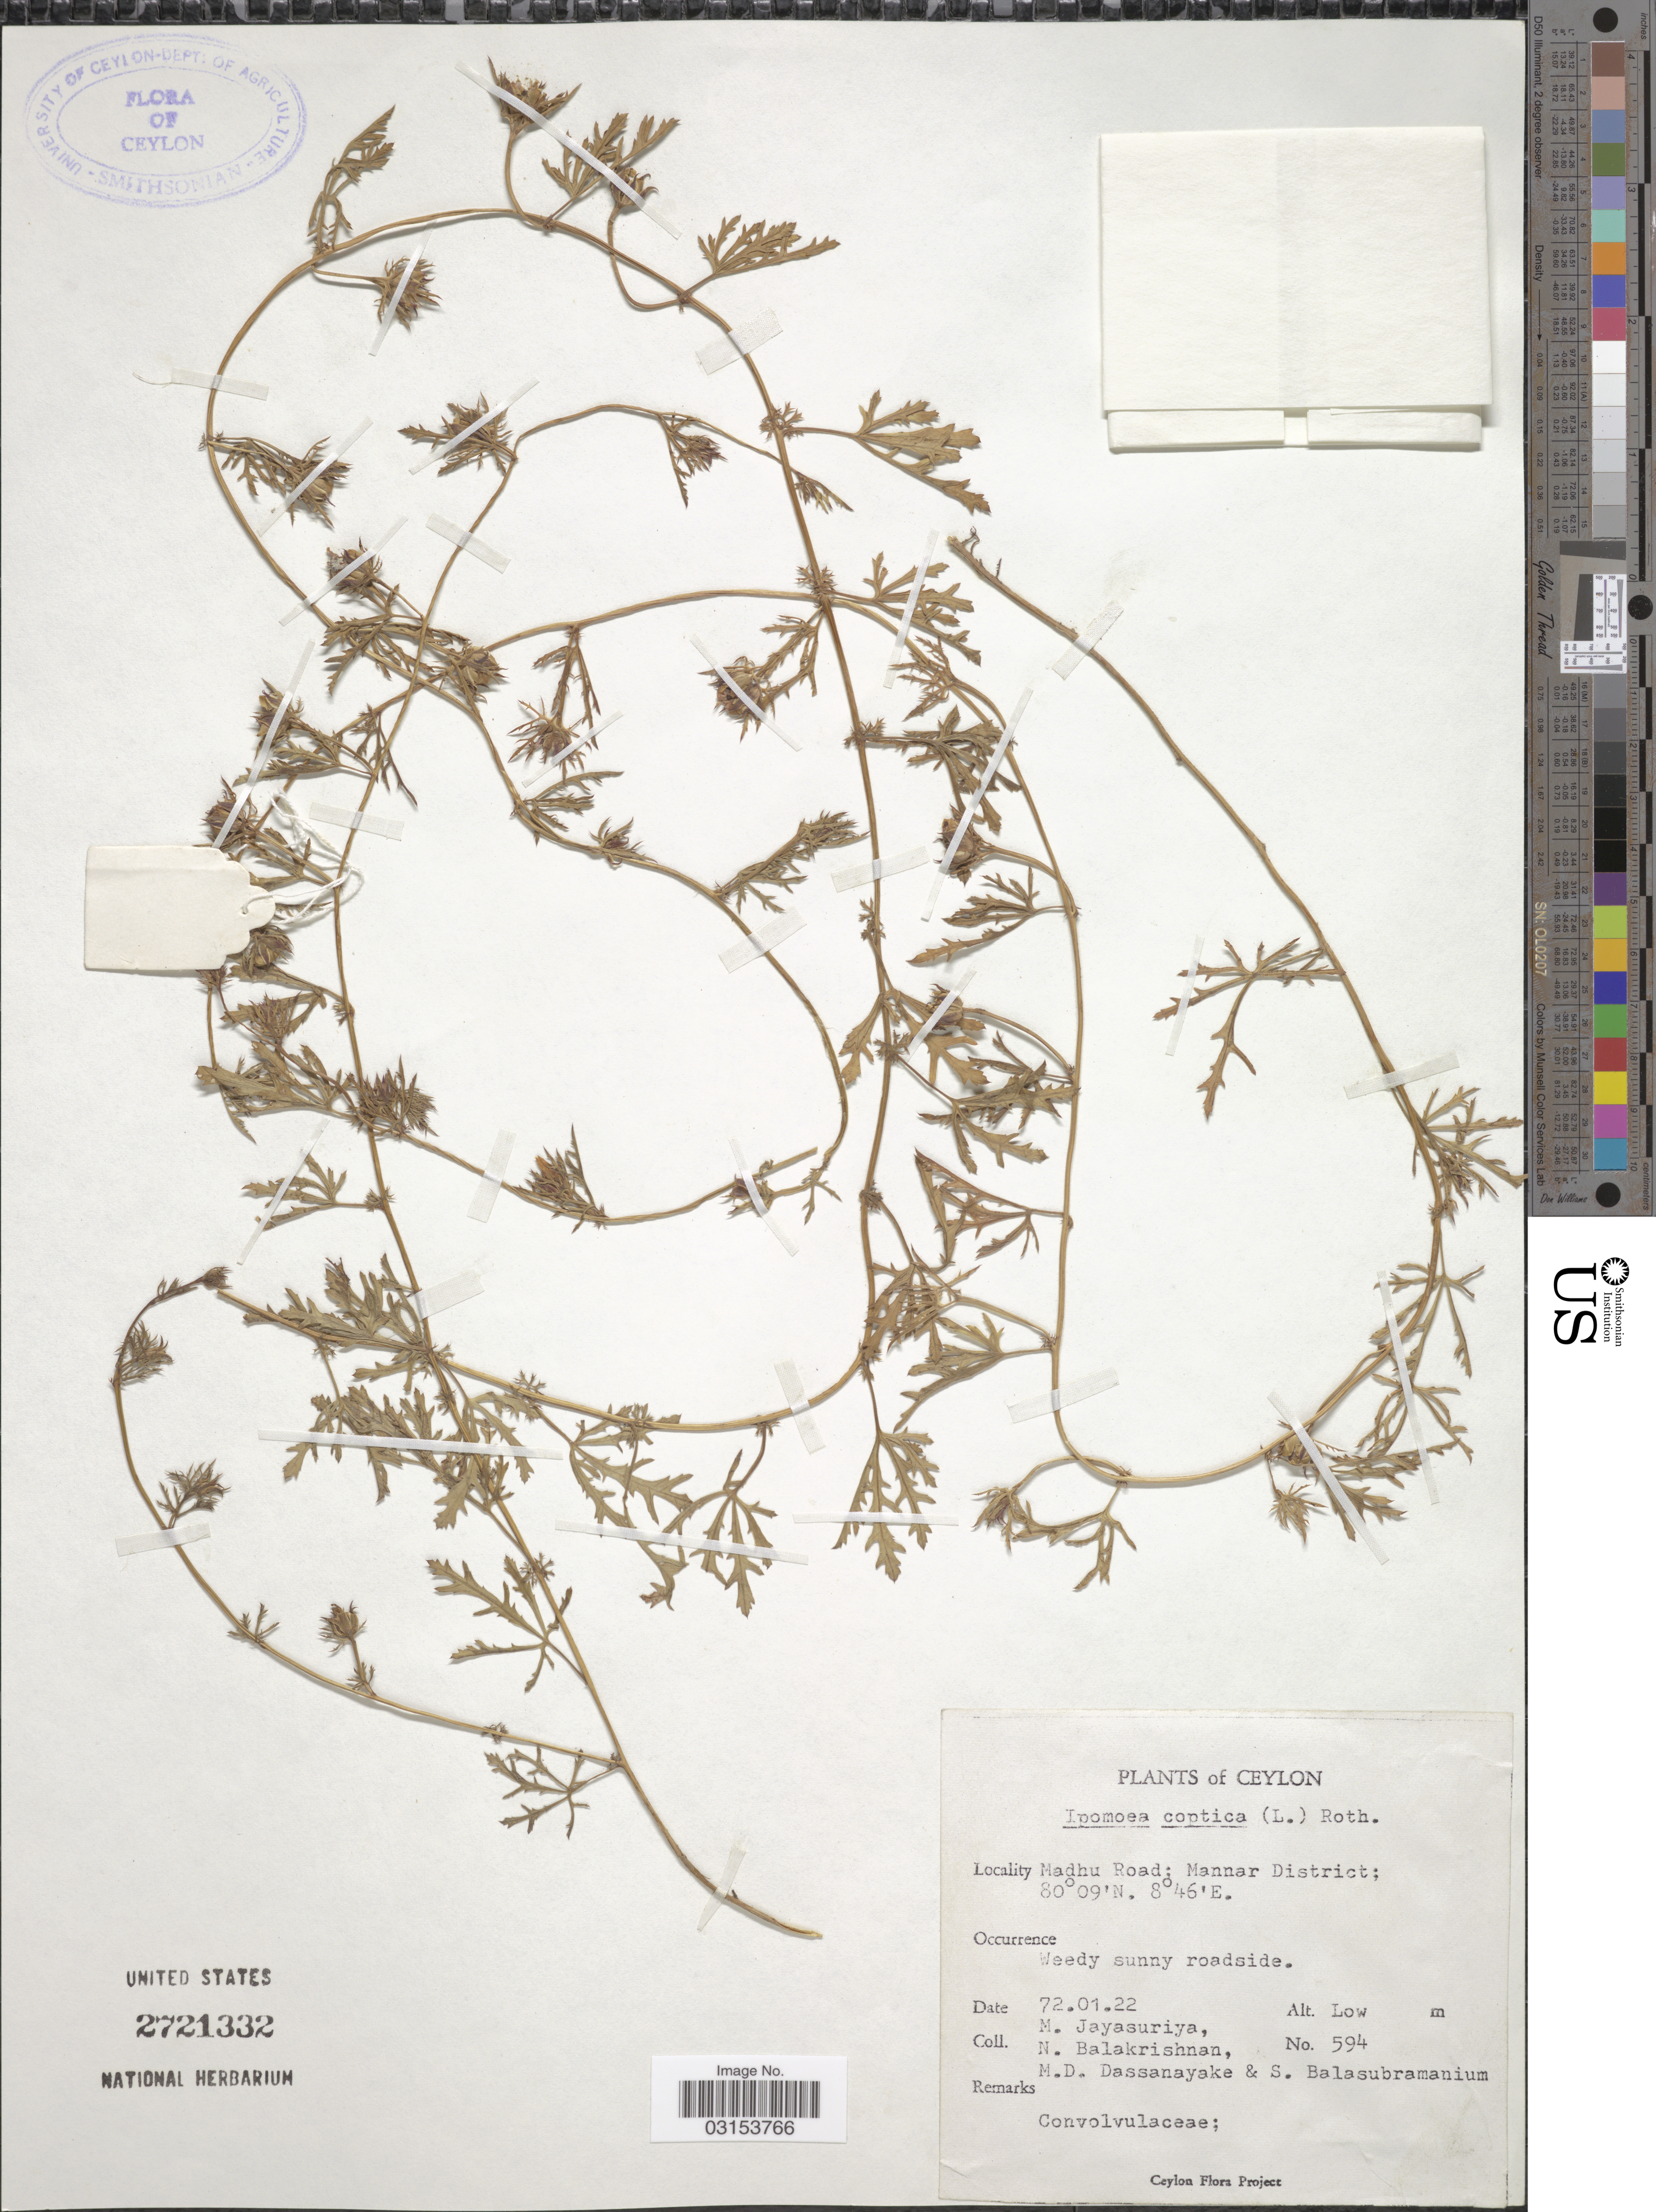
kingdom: Plantae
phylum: Tracheophyta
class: Magnoliopsida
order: Solanales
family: Convolvulaceae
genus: Ipomoea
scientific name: Ipomoea coptica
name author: (L.) Roth ex Roem. & Schult.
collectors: M. Jayasuriya, N. Balakrishnan, M. D. Dassanayake & S. Balasubramanium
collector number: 594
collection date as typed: Transcribed d/m/y: 22/1/72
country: Sri Lanka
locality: Ceylon. Madhu Road; Mannar District.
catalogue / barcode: US 2721332